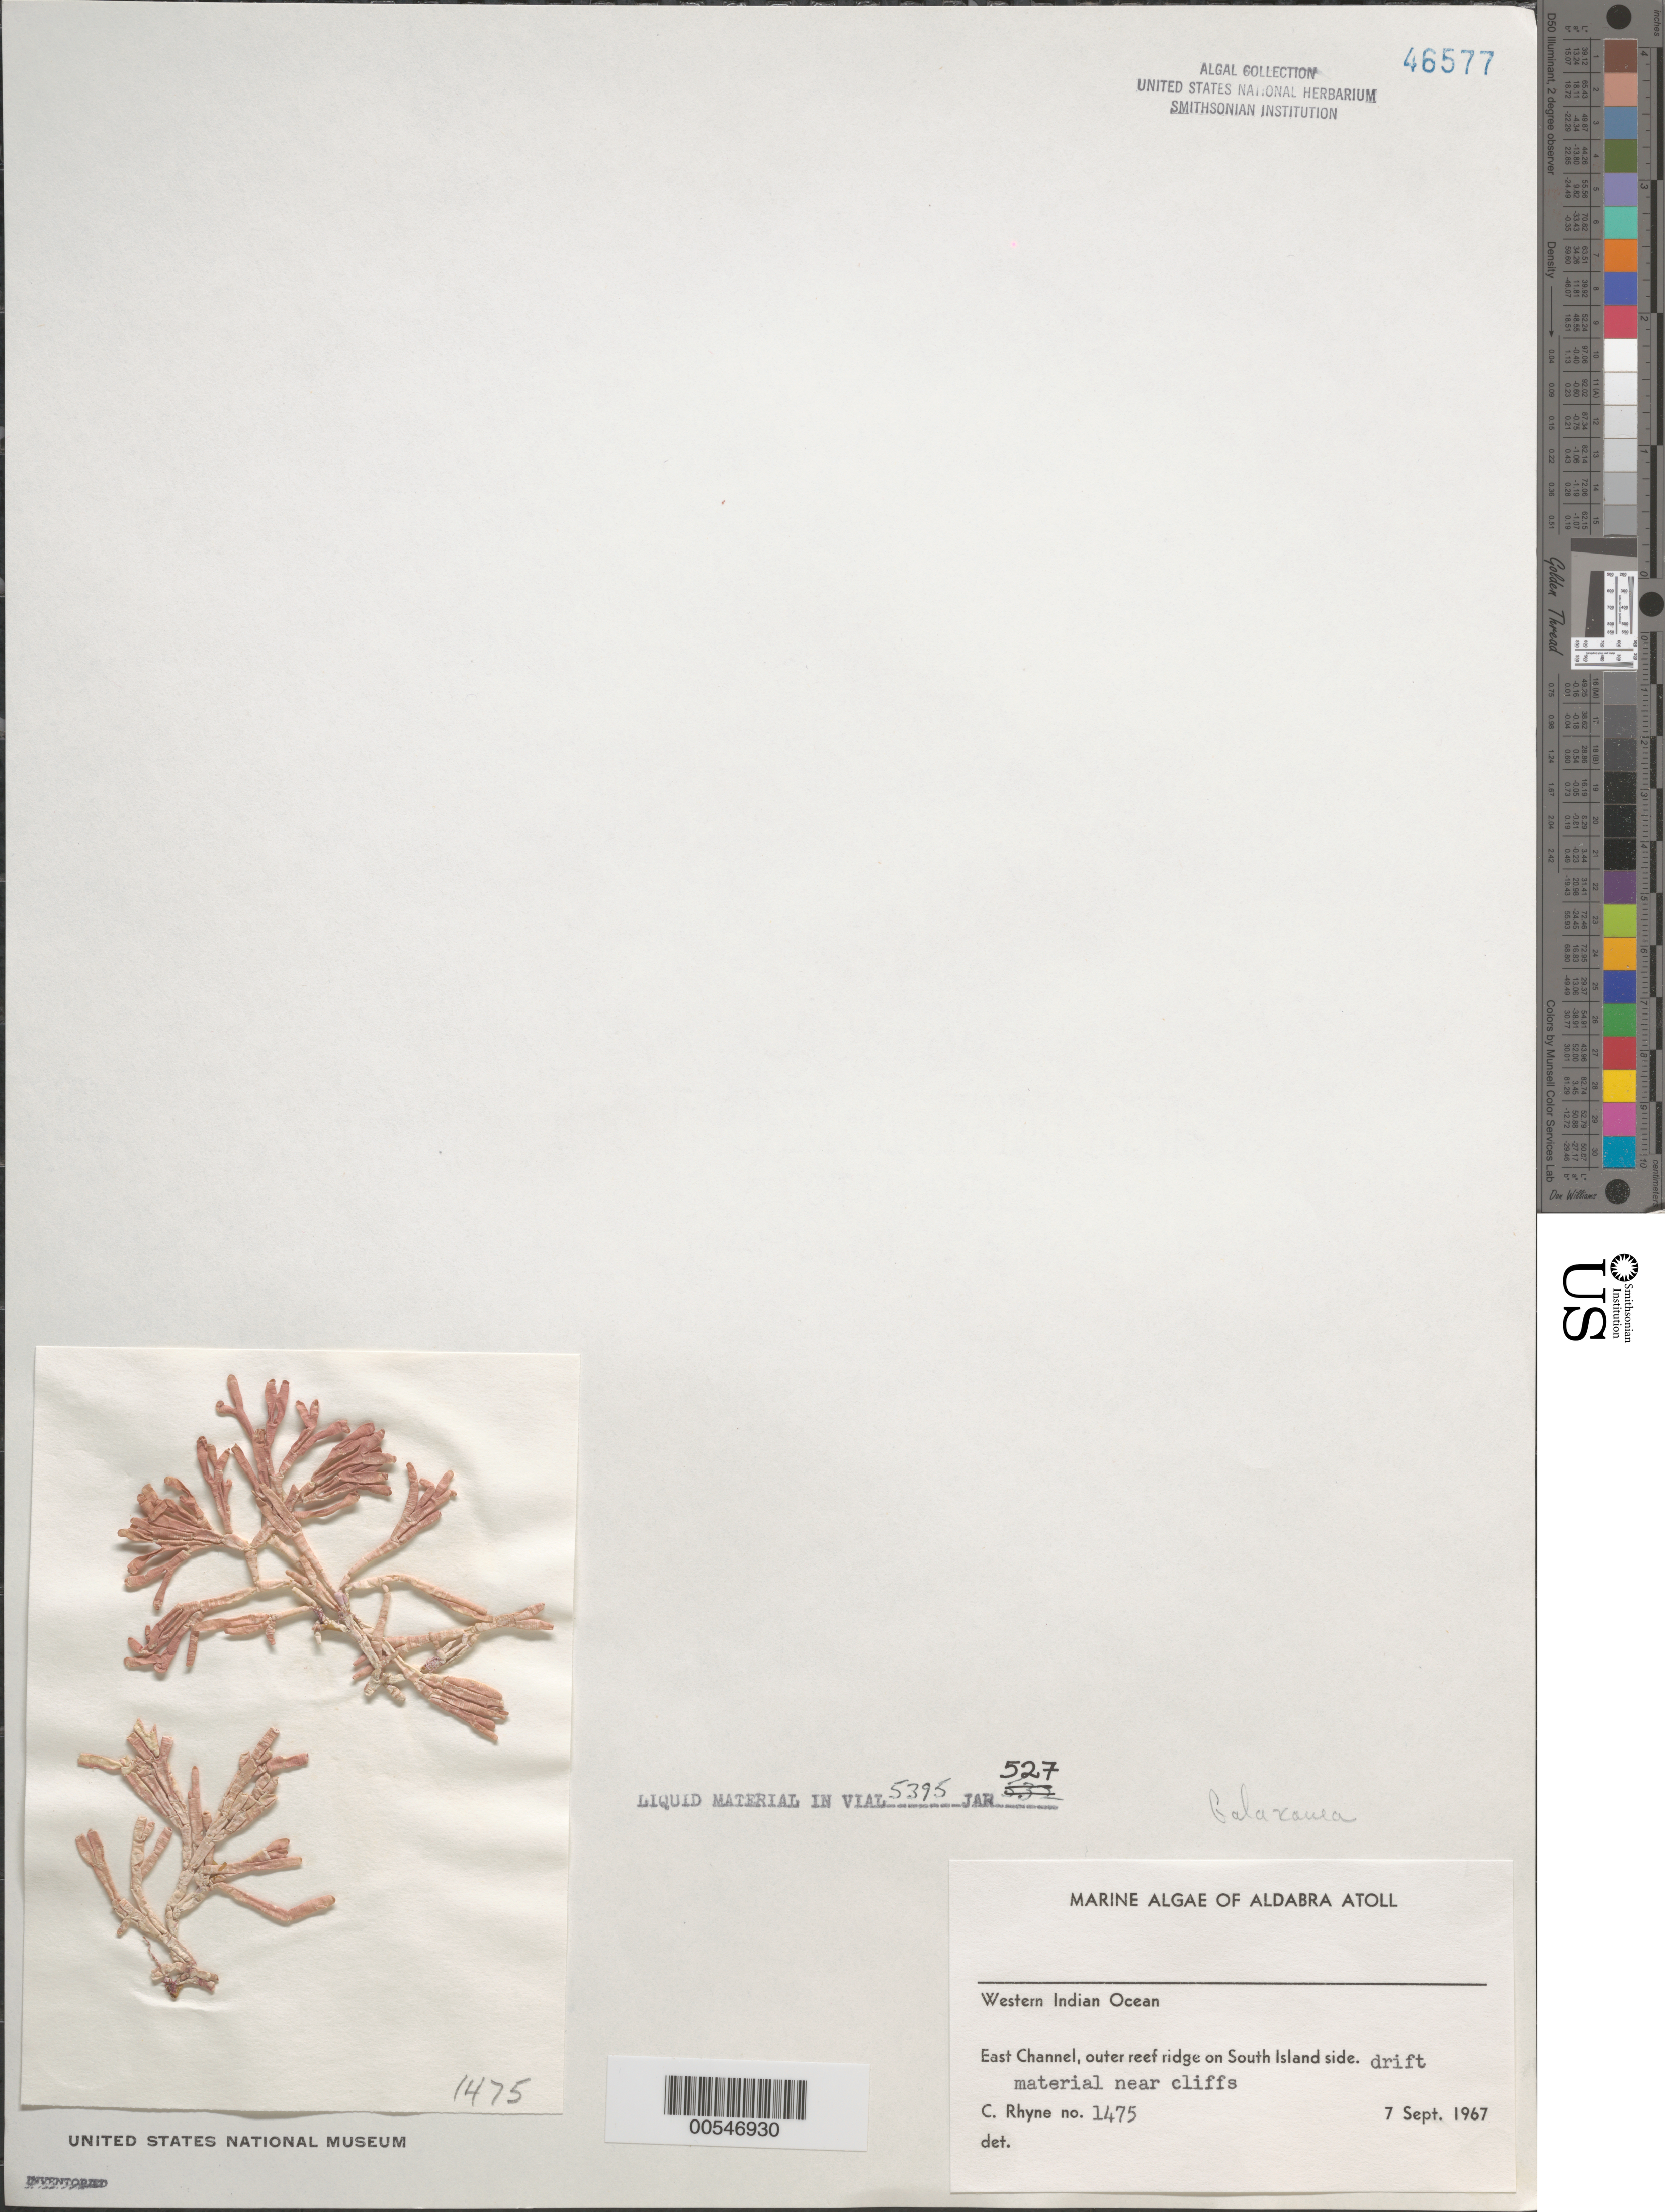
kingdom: Plantae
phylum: Rhodophyta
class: Florideophyceae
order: Nemaliales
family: Galaxauraceae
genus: Galaxaura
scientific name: Galaxaura sp.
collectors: C. Rhyne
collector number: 1475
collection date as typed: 07 Sep 1967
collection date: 1967-09-07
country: Seychelles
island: Aldabra Atoll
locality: East Channel, on South Island side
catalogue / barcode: US 46577